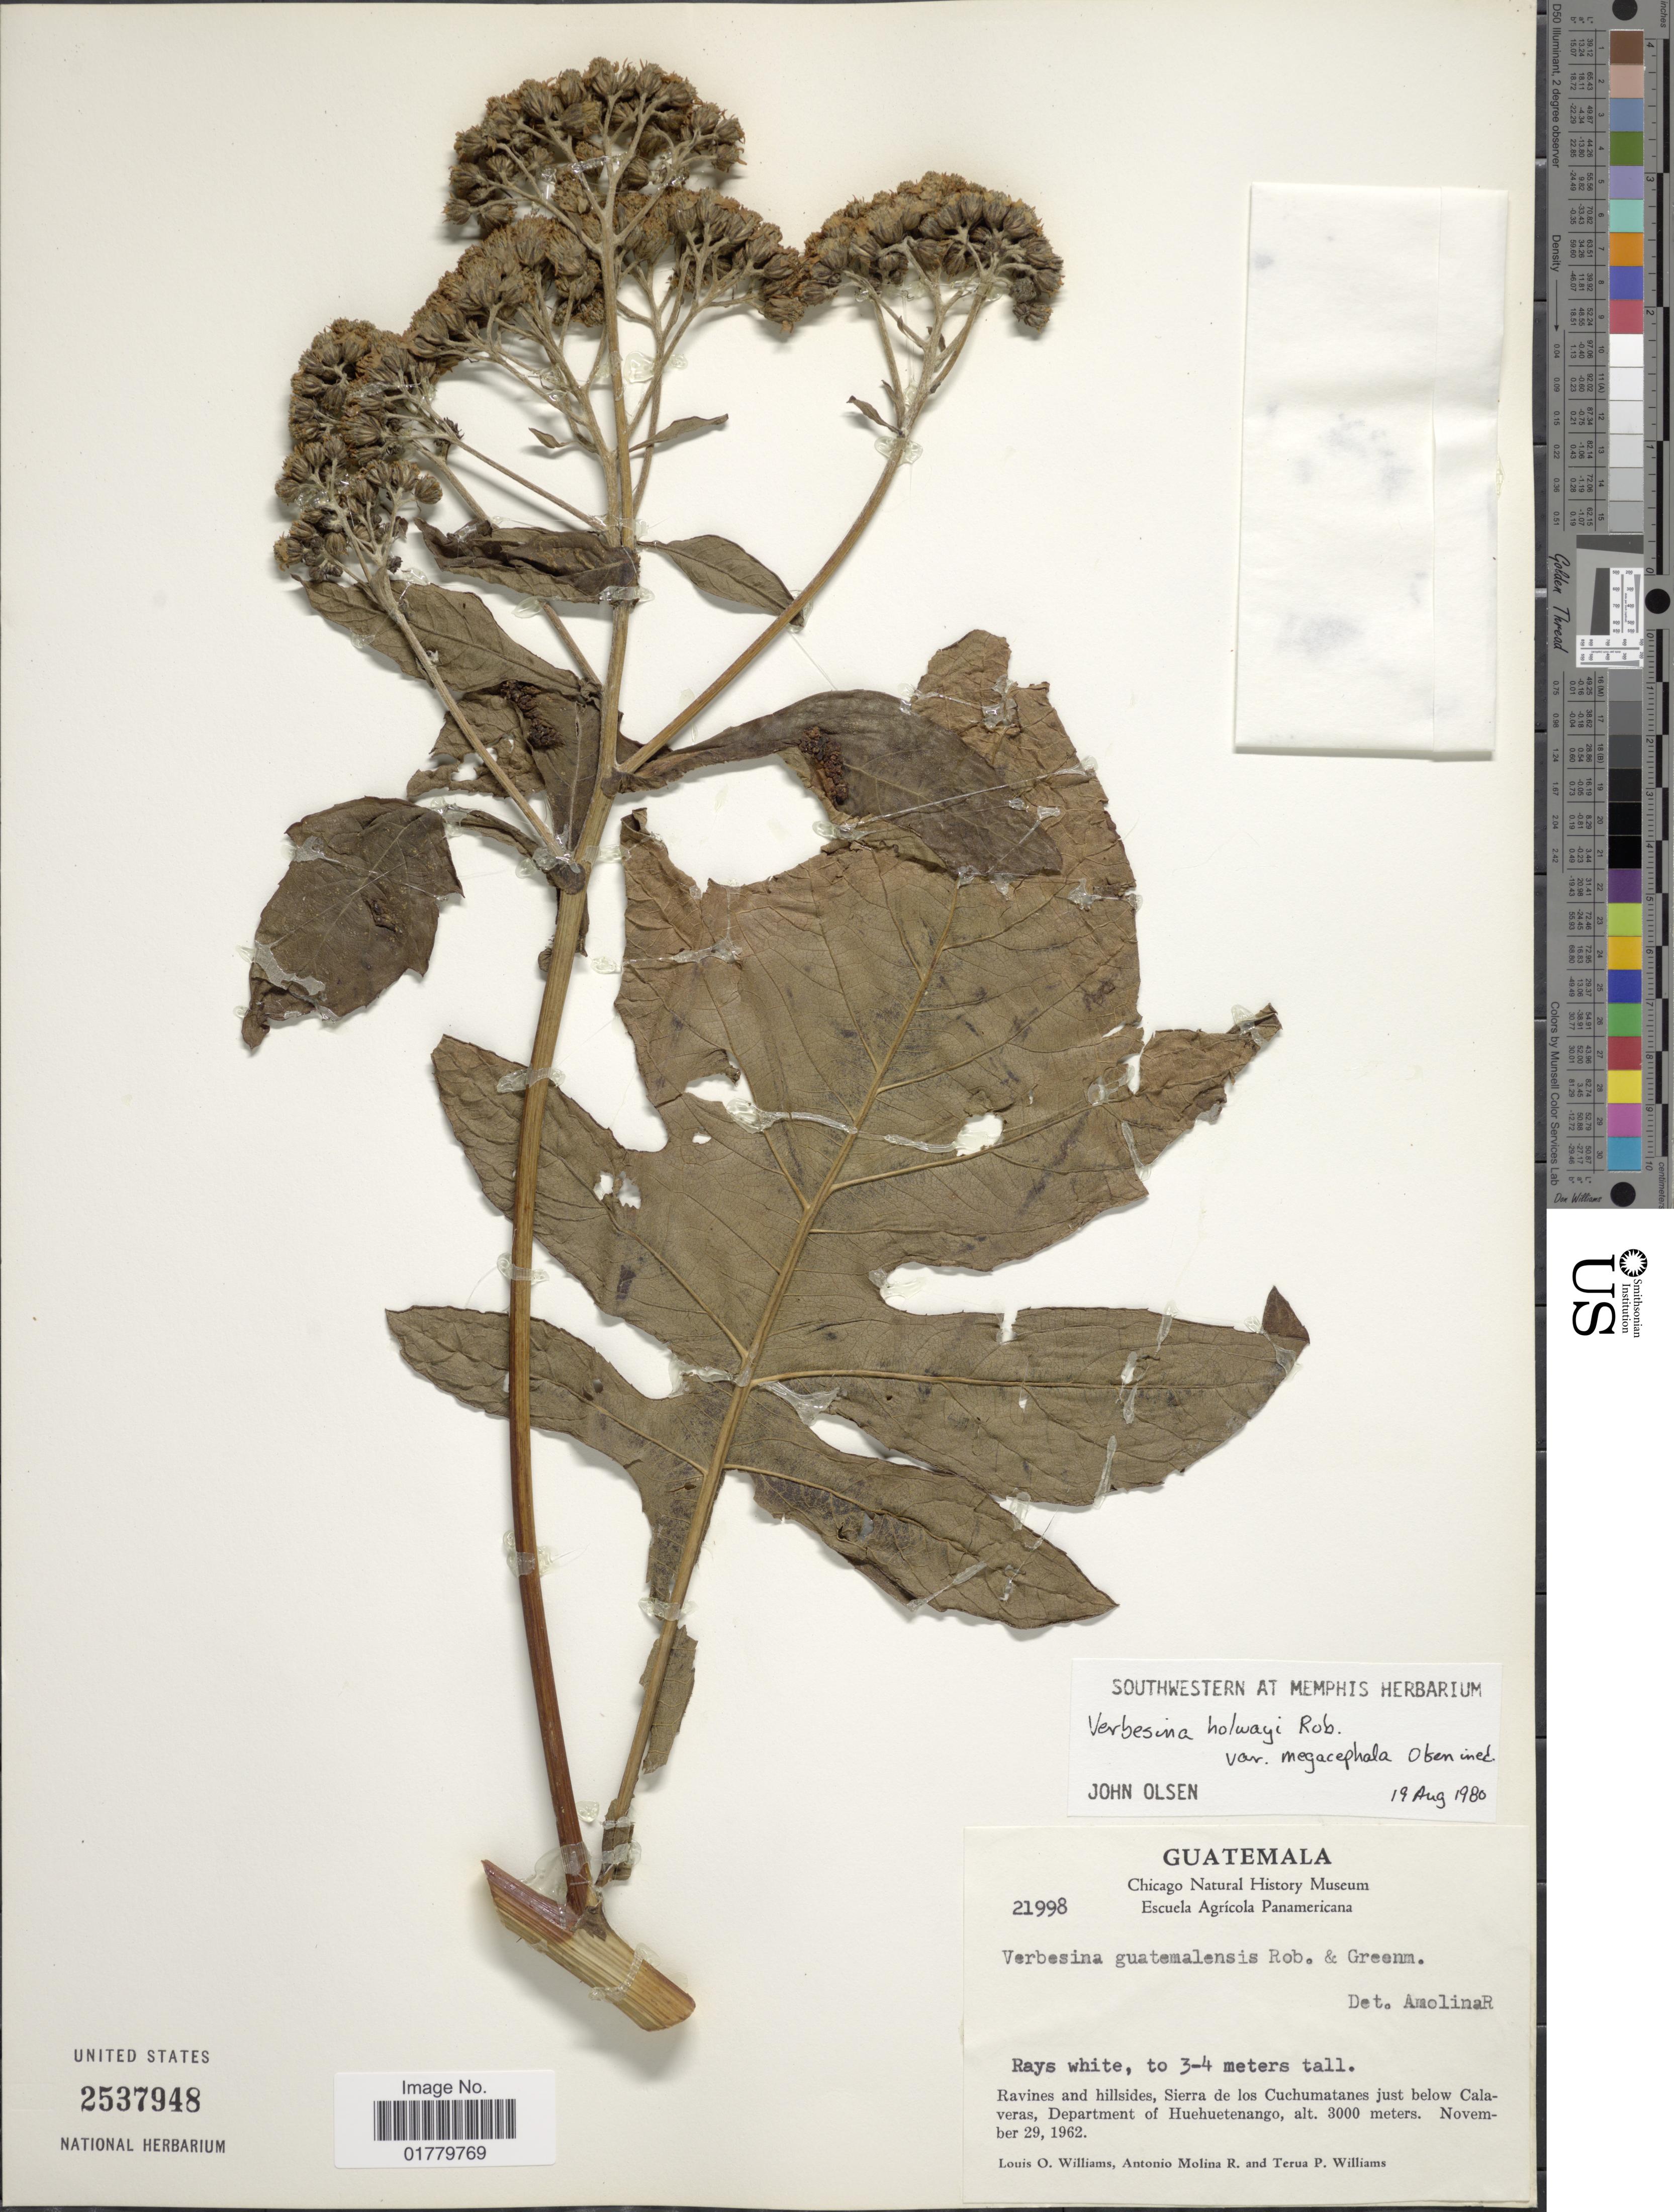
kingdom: Plantae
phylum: Tracheophyta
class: Magnoliopsida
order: Asterales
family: Asteraceae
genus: Verbesina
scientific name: Verbesina holwayi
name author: B.L. Rob.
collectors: L. O. Williams, A. Molina R. & T. P. Williams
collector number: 21998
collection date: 1962-11-29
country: Guatemala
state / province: Huehuetenango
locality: Ravines and hillsides, Sierra de los Cuchumatanes just below Calaveras, Department of Huehuetenango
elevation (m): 3000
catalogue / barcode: US 2537948